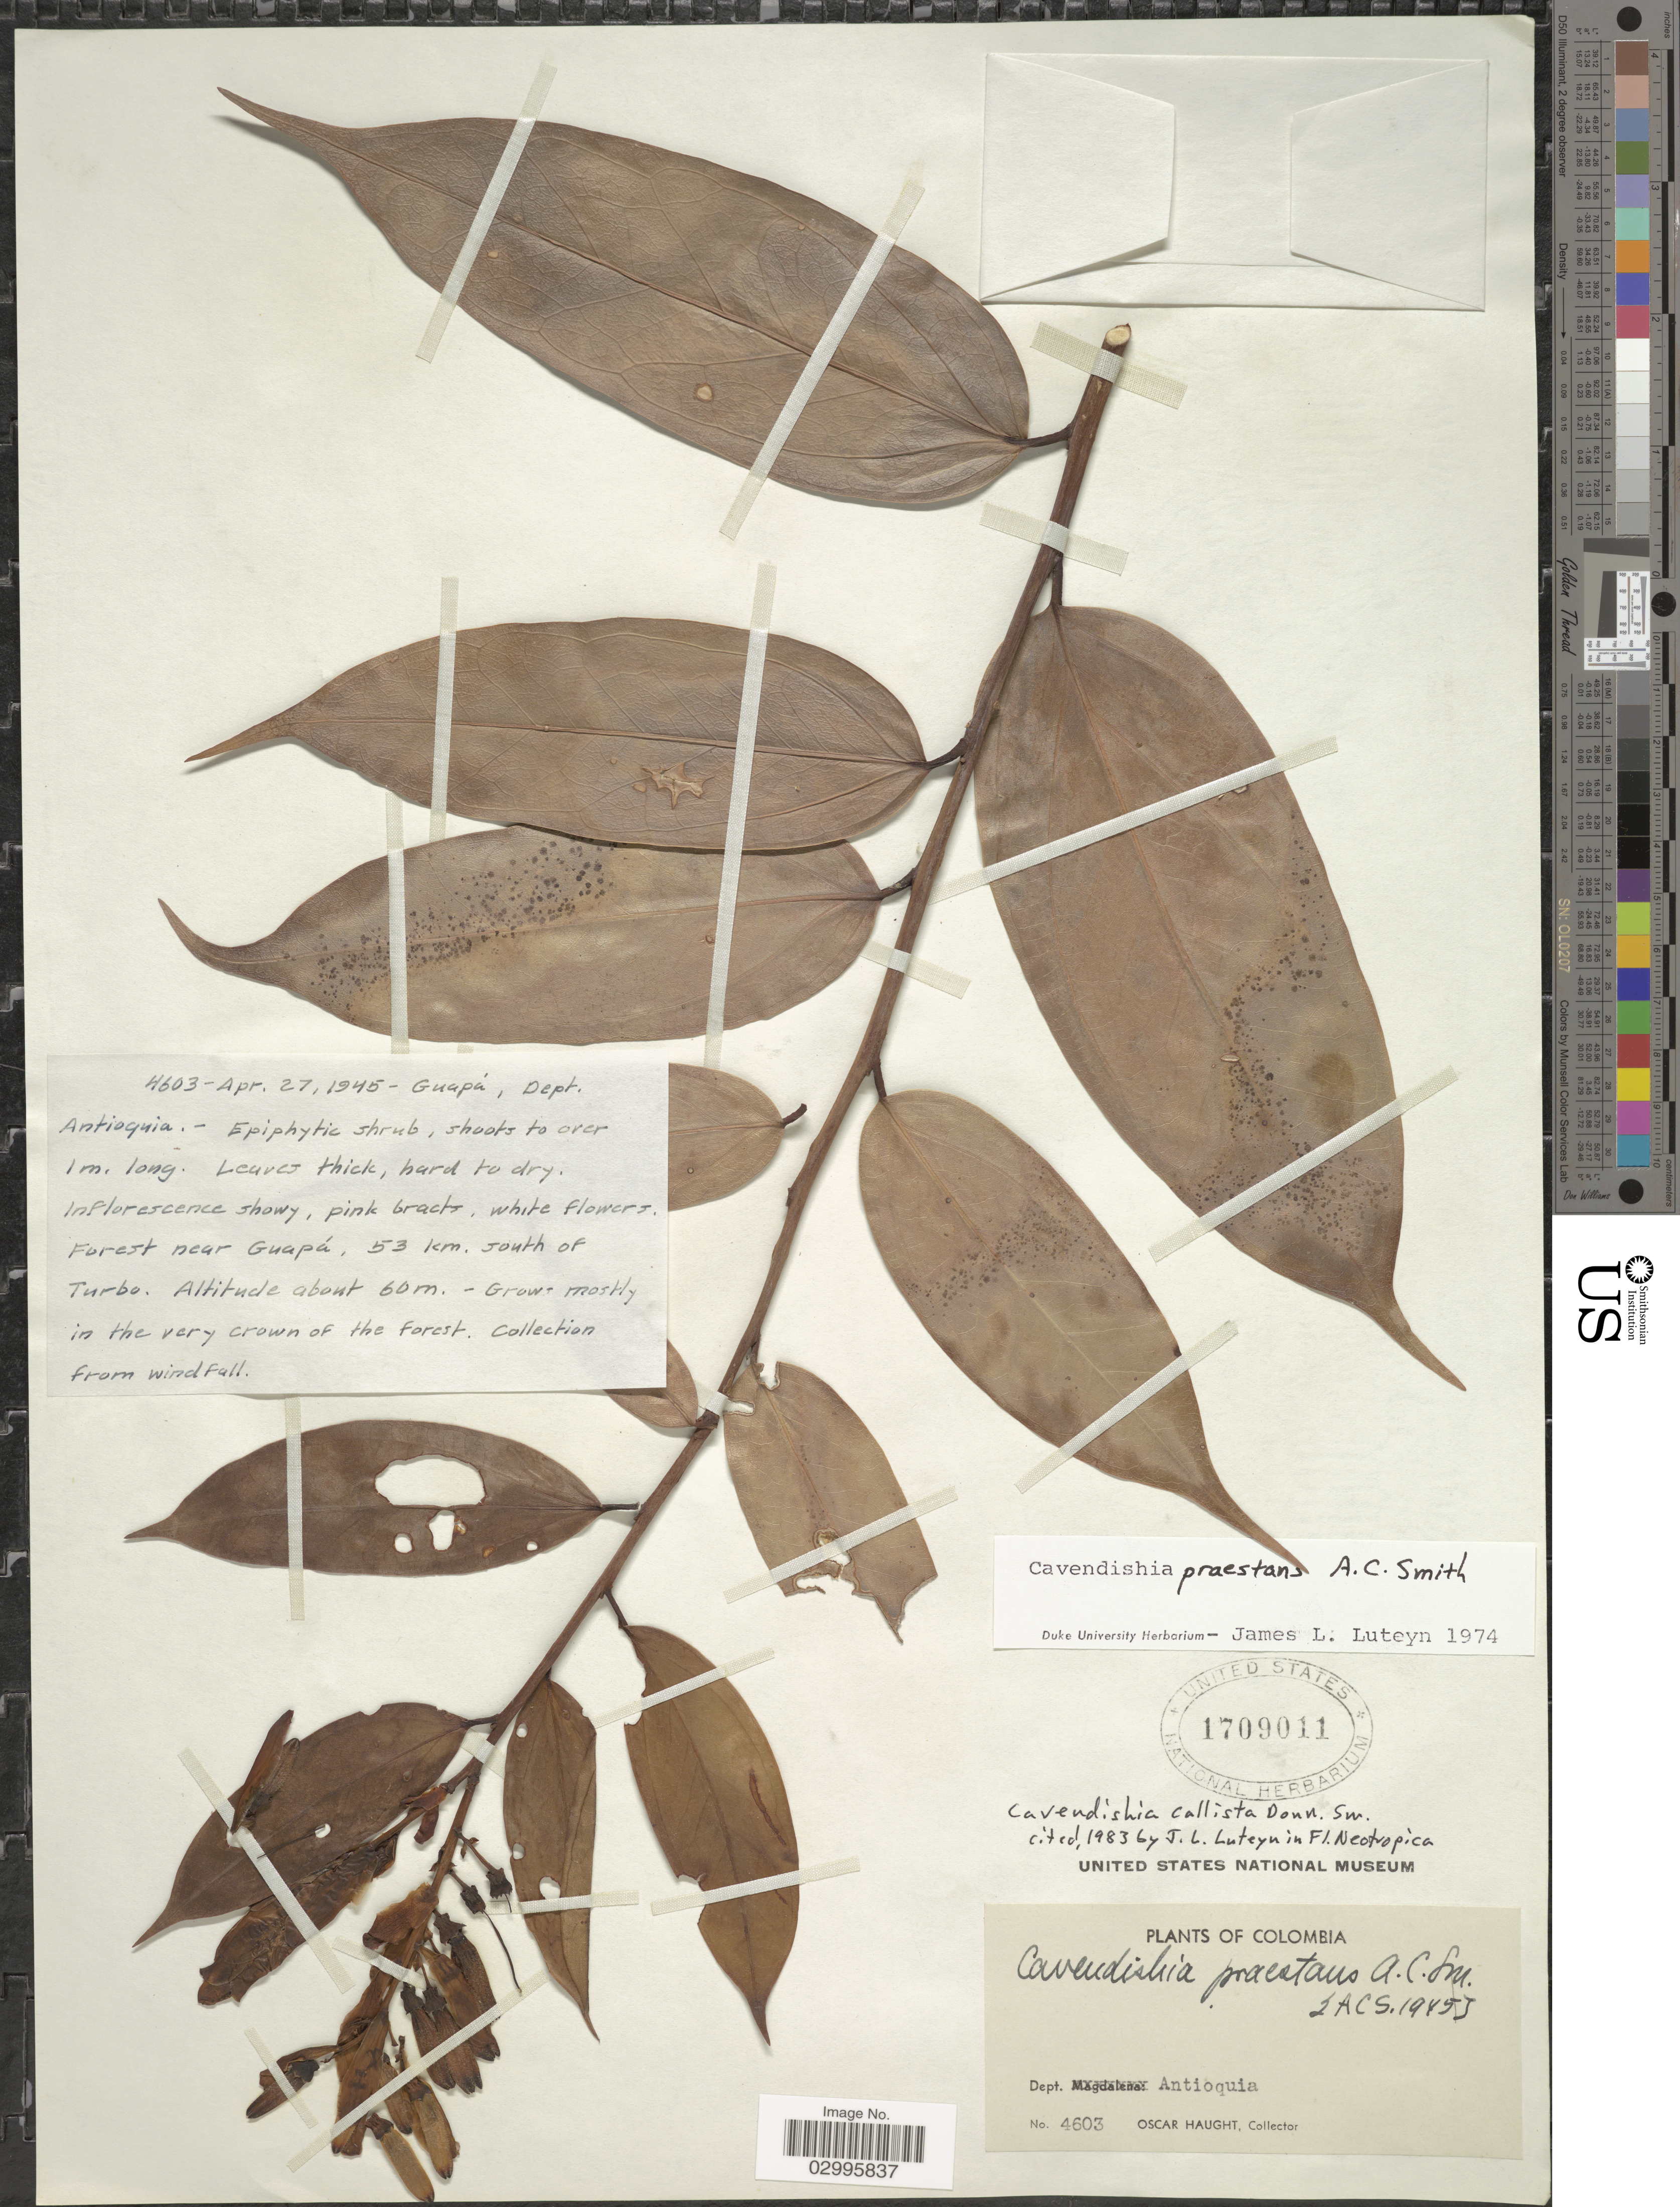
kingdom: Plantae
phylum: Tracheophyta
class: Magnoliopsida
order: Ericales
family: Ericaceae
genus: Cavendishia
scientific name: Cavendishia callista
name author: Donn. Sm.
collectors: O. Haught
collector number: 4603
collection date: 1945-04-27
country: Colombia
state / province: Antioquia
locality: Guapá, Dept. Antioquia. Forest near Guapá, 53 km. south of Turbo.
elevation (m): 60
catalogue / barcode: US 1709011